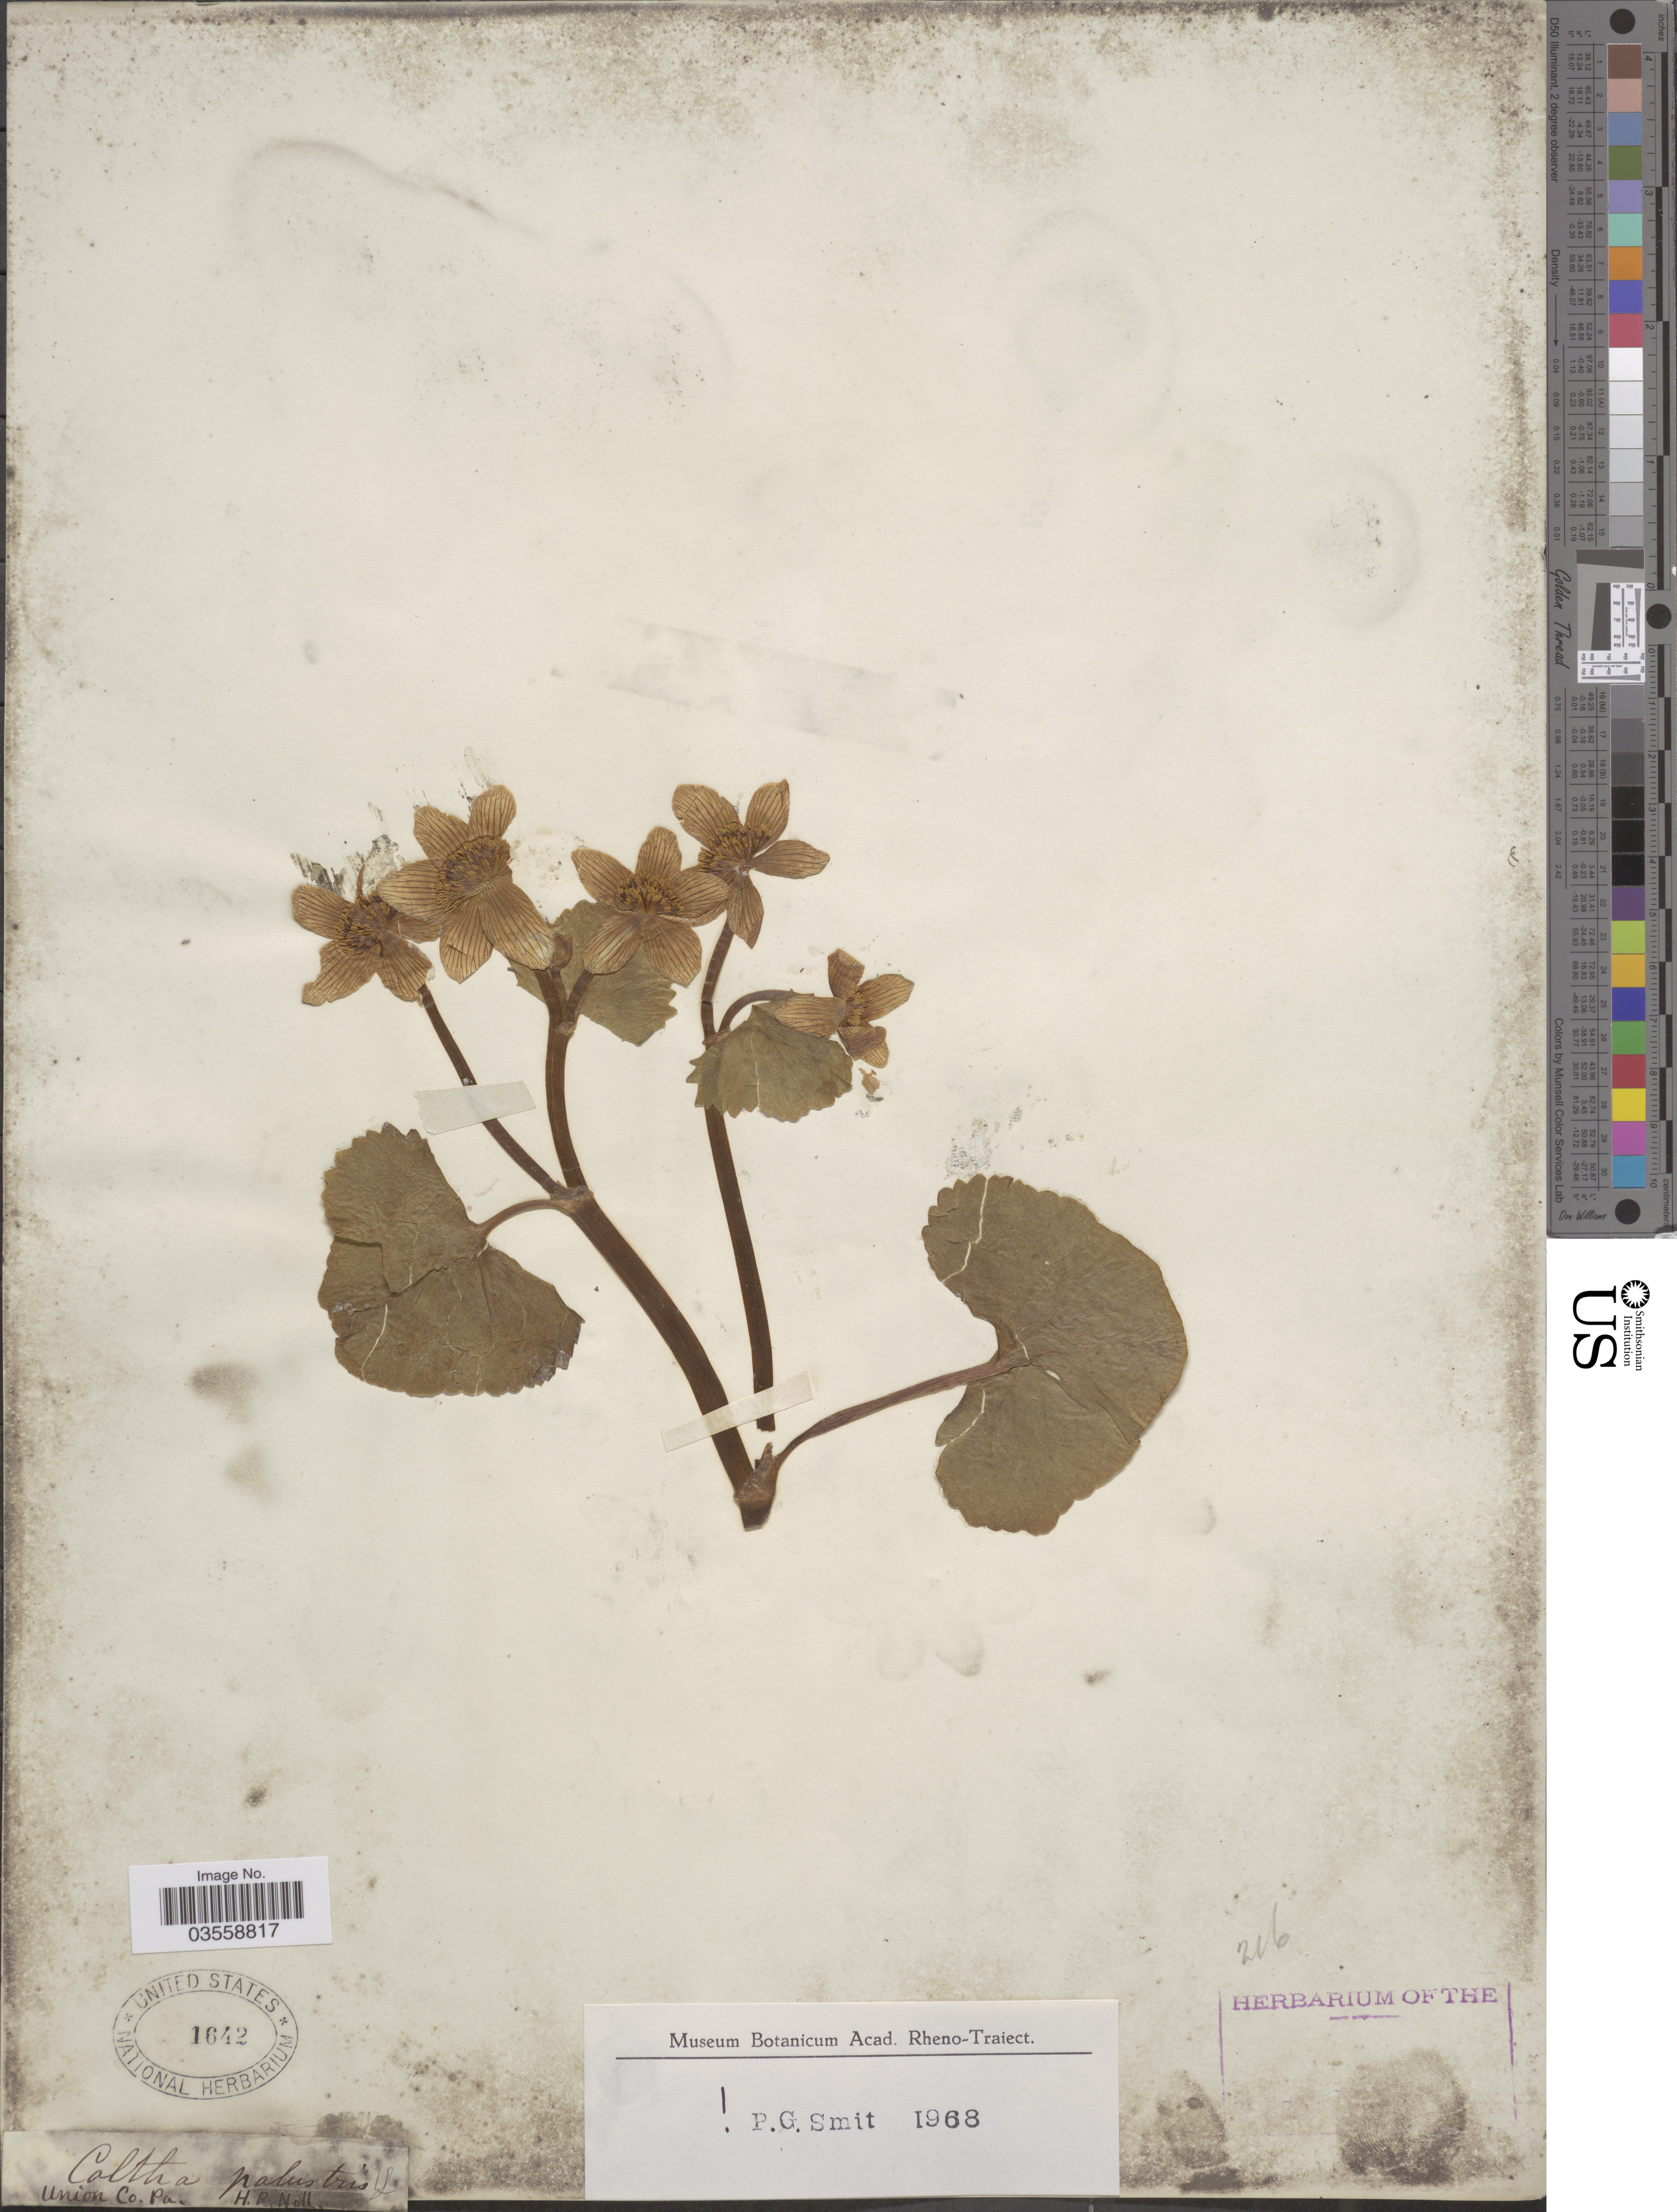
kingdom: Plantae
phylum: Tracheophyta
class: Magnoliopsida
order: Ranunculales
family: Ranunculaceae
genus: Caltha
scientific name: Caltha palustris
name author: L.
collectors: H. Noll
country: United States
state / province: Pennsylvania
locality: Union Co.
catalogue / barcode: US 1642